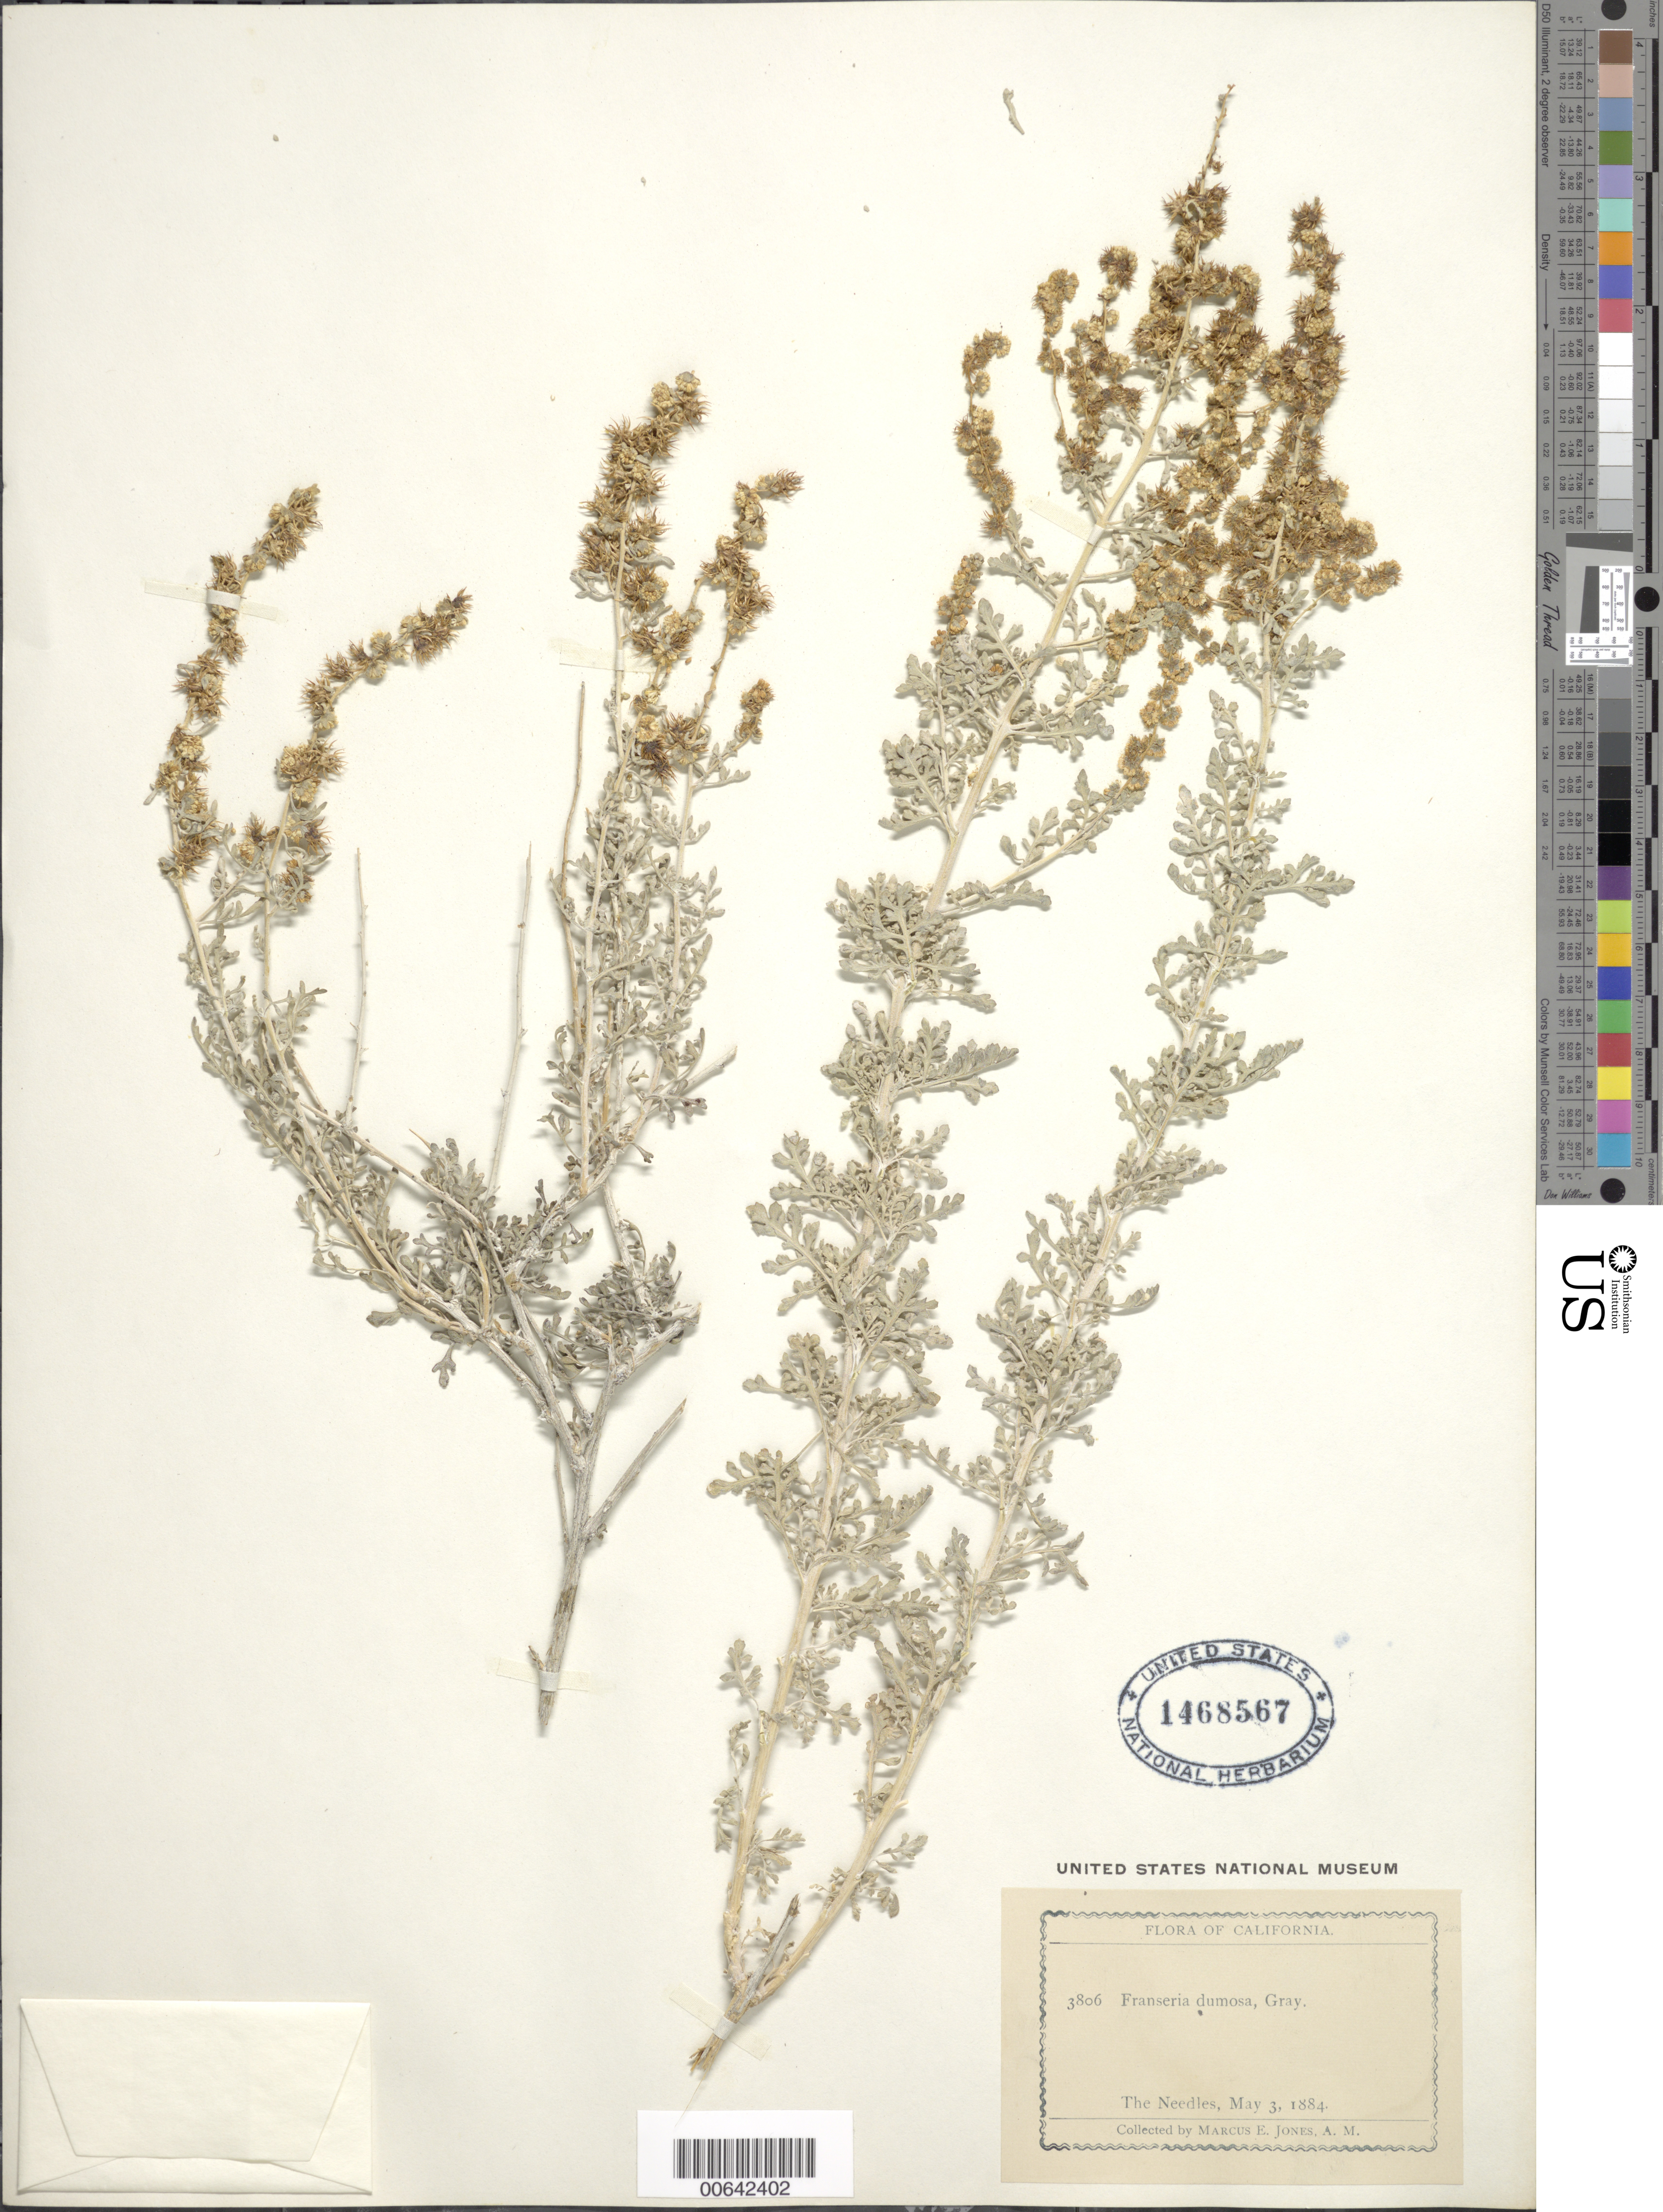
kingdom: Plantae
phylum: Tracheophyta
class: Magnoliopsida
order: Asterales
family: Asteraceae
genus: Franseria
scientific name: Franseria dumosa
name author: A. Gray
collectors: M. E. Jones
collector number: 3806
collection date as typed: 03 May 1884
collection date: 1884-05-03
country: United States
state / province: California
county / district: San Bernardino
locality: The Needles.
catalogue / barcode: US 1468567